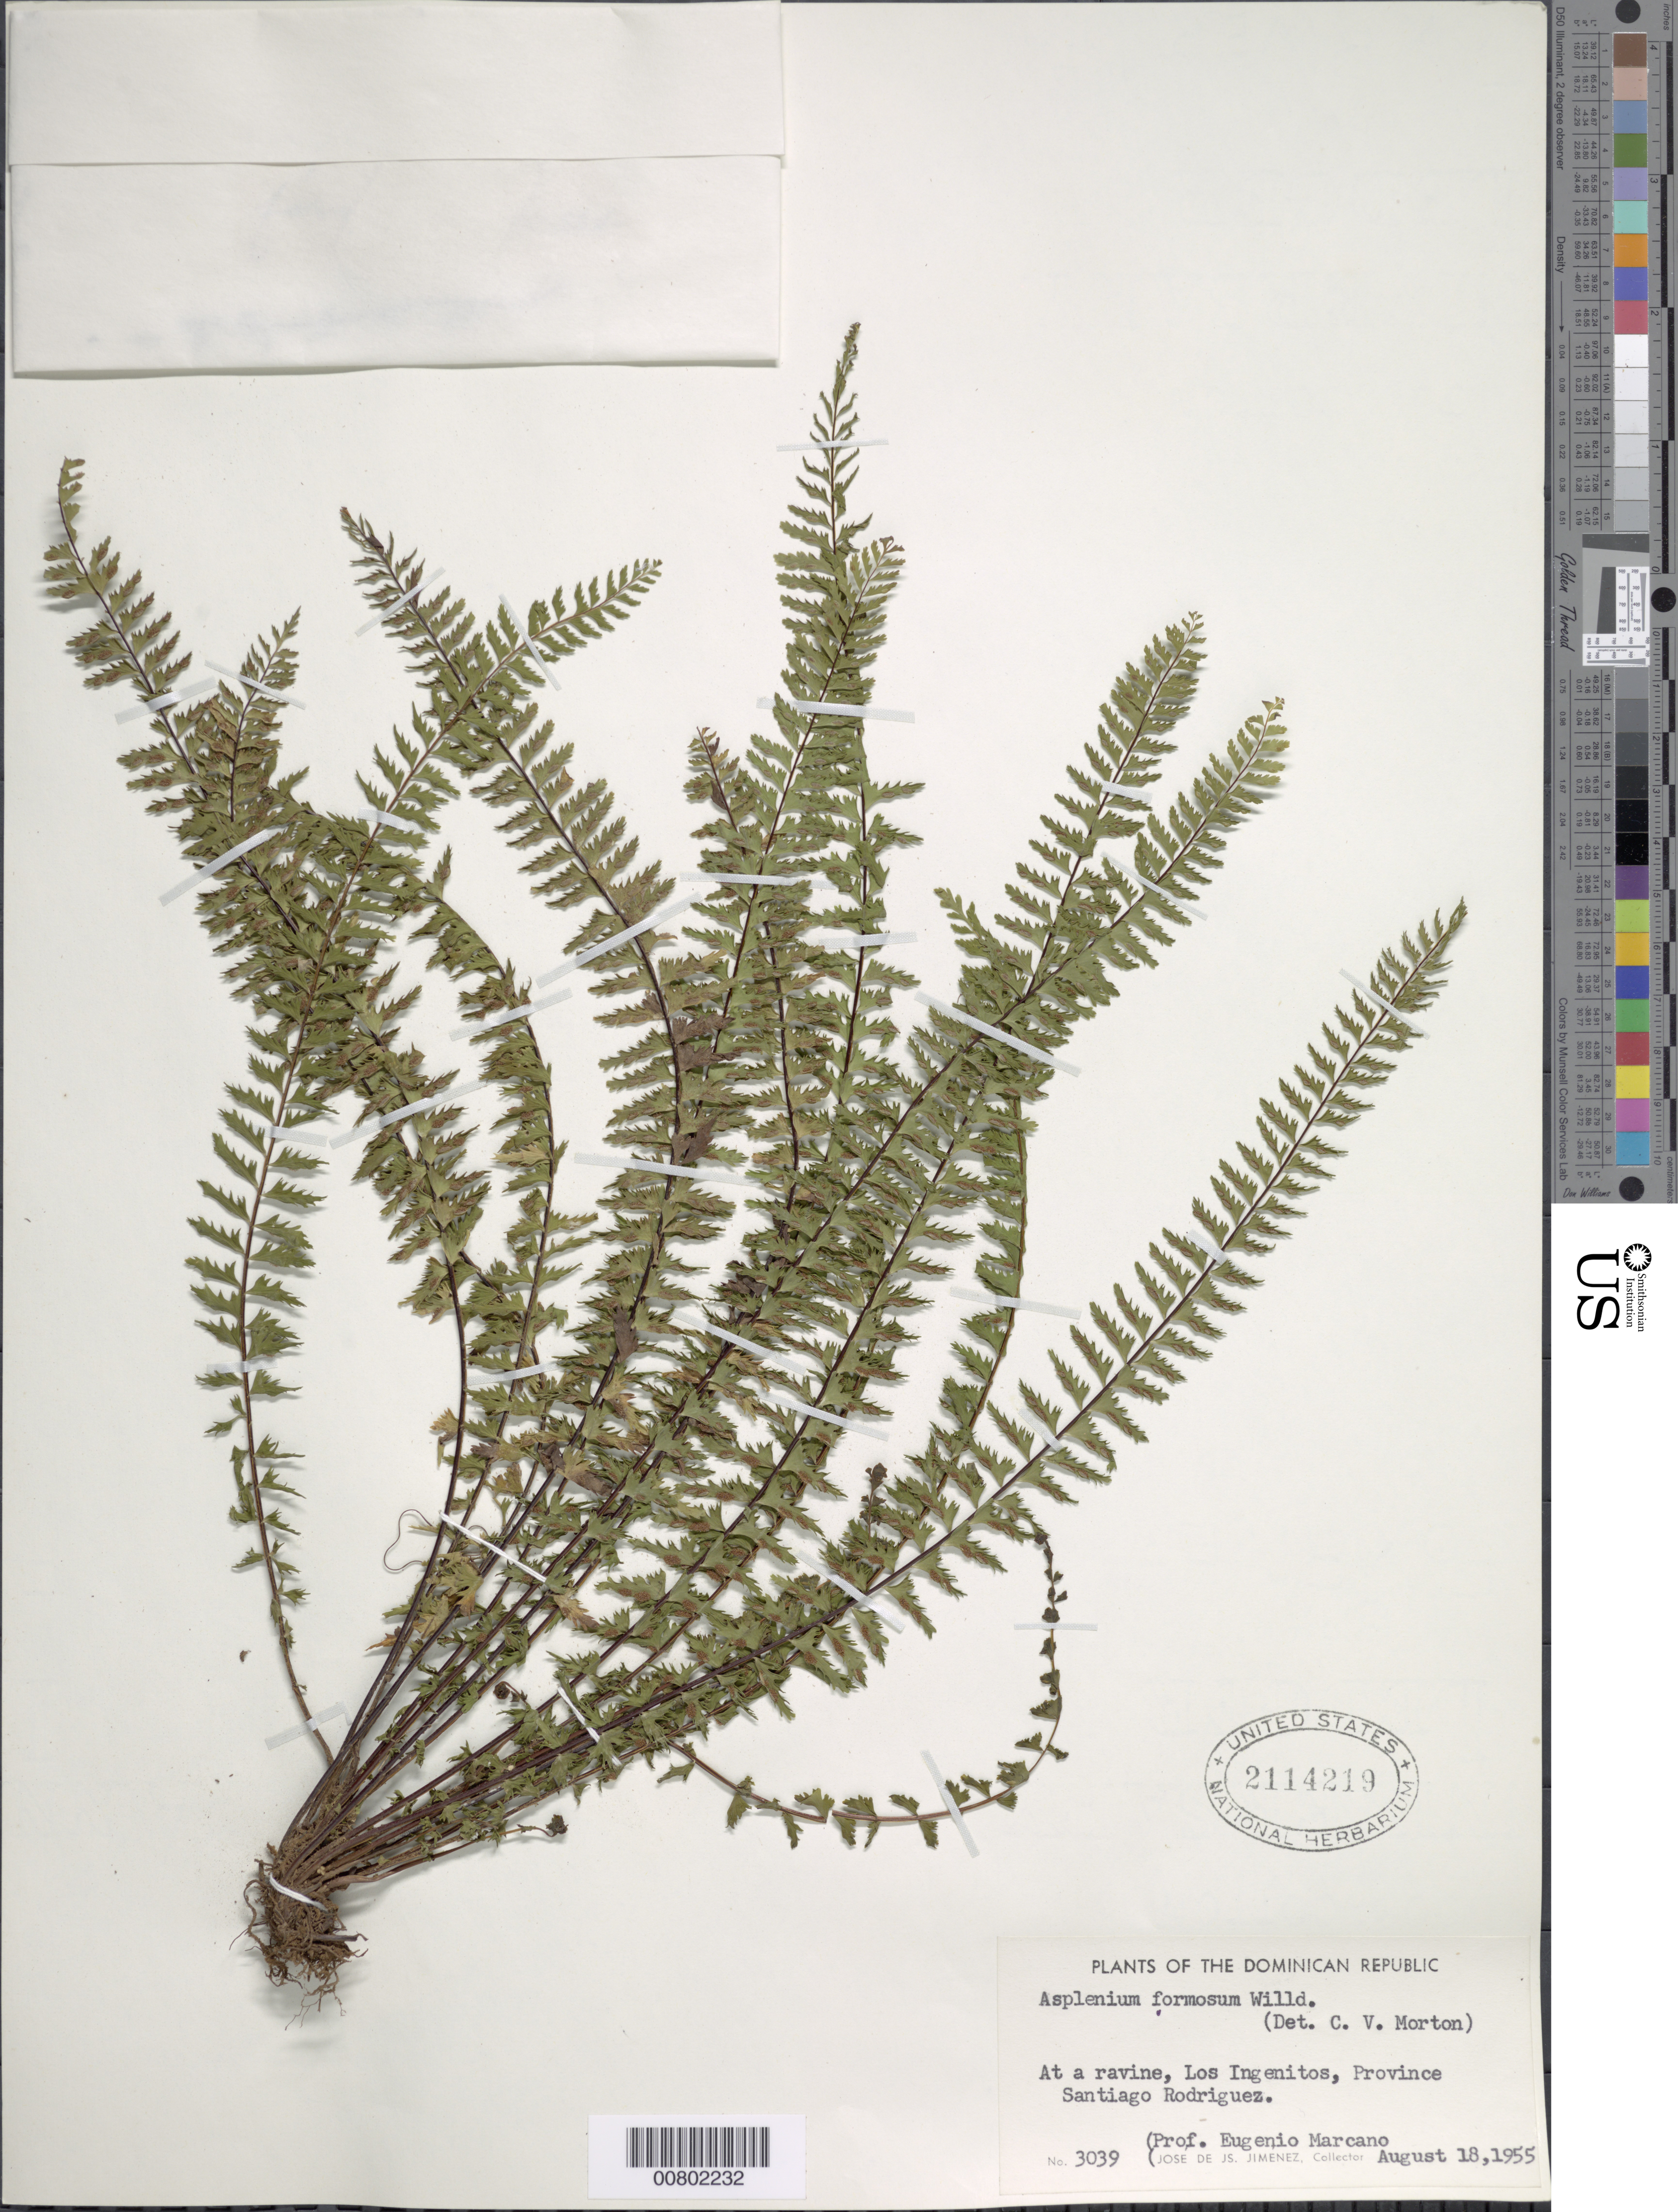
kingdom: Plantae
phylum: Tracheophyta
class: Polypodiopsida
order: Polypodiales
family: Aspleniaceae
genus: Asplenium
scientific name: Asplenium formosum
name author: Willd.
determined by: Morton, C. V.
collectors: E. J. Marcano F. & J. J. Jiménez Almonte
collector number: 3039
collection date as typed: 18 Aug 1955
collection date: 1955-08-18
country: Dominican Republic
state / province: Santiago Rodríguez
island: Hispaniola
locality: Los Ingenitos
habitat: Ravine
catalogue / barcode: US 2114219